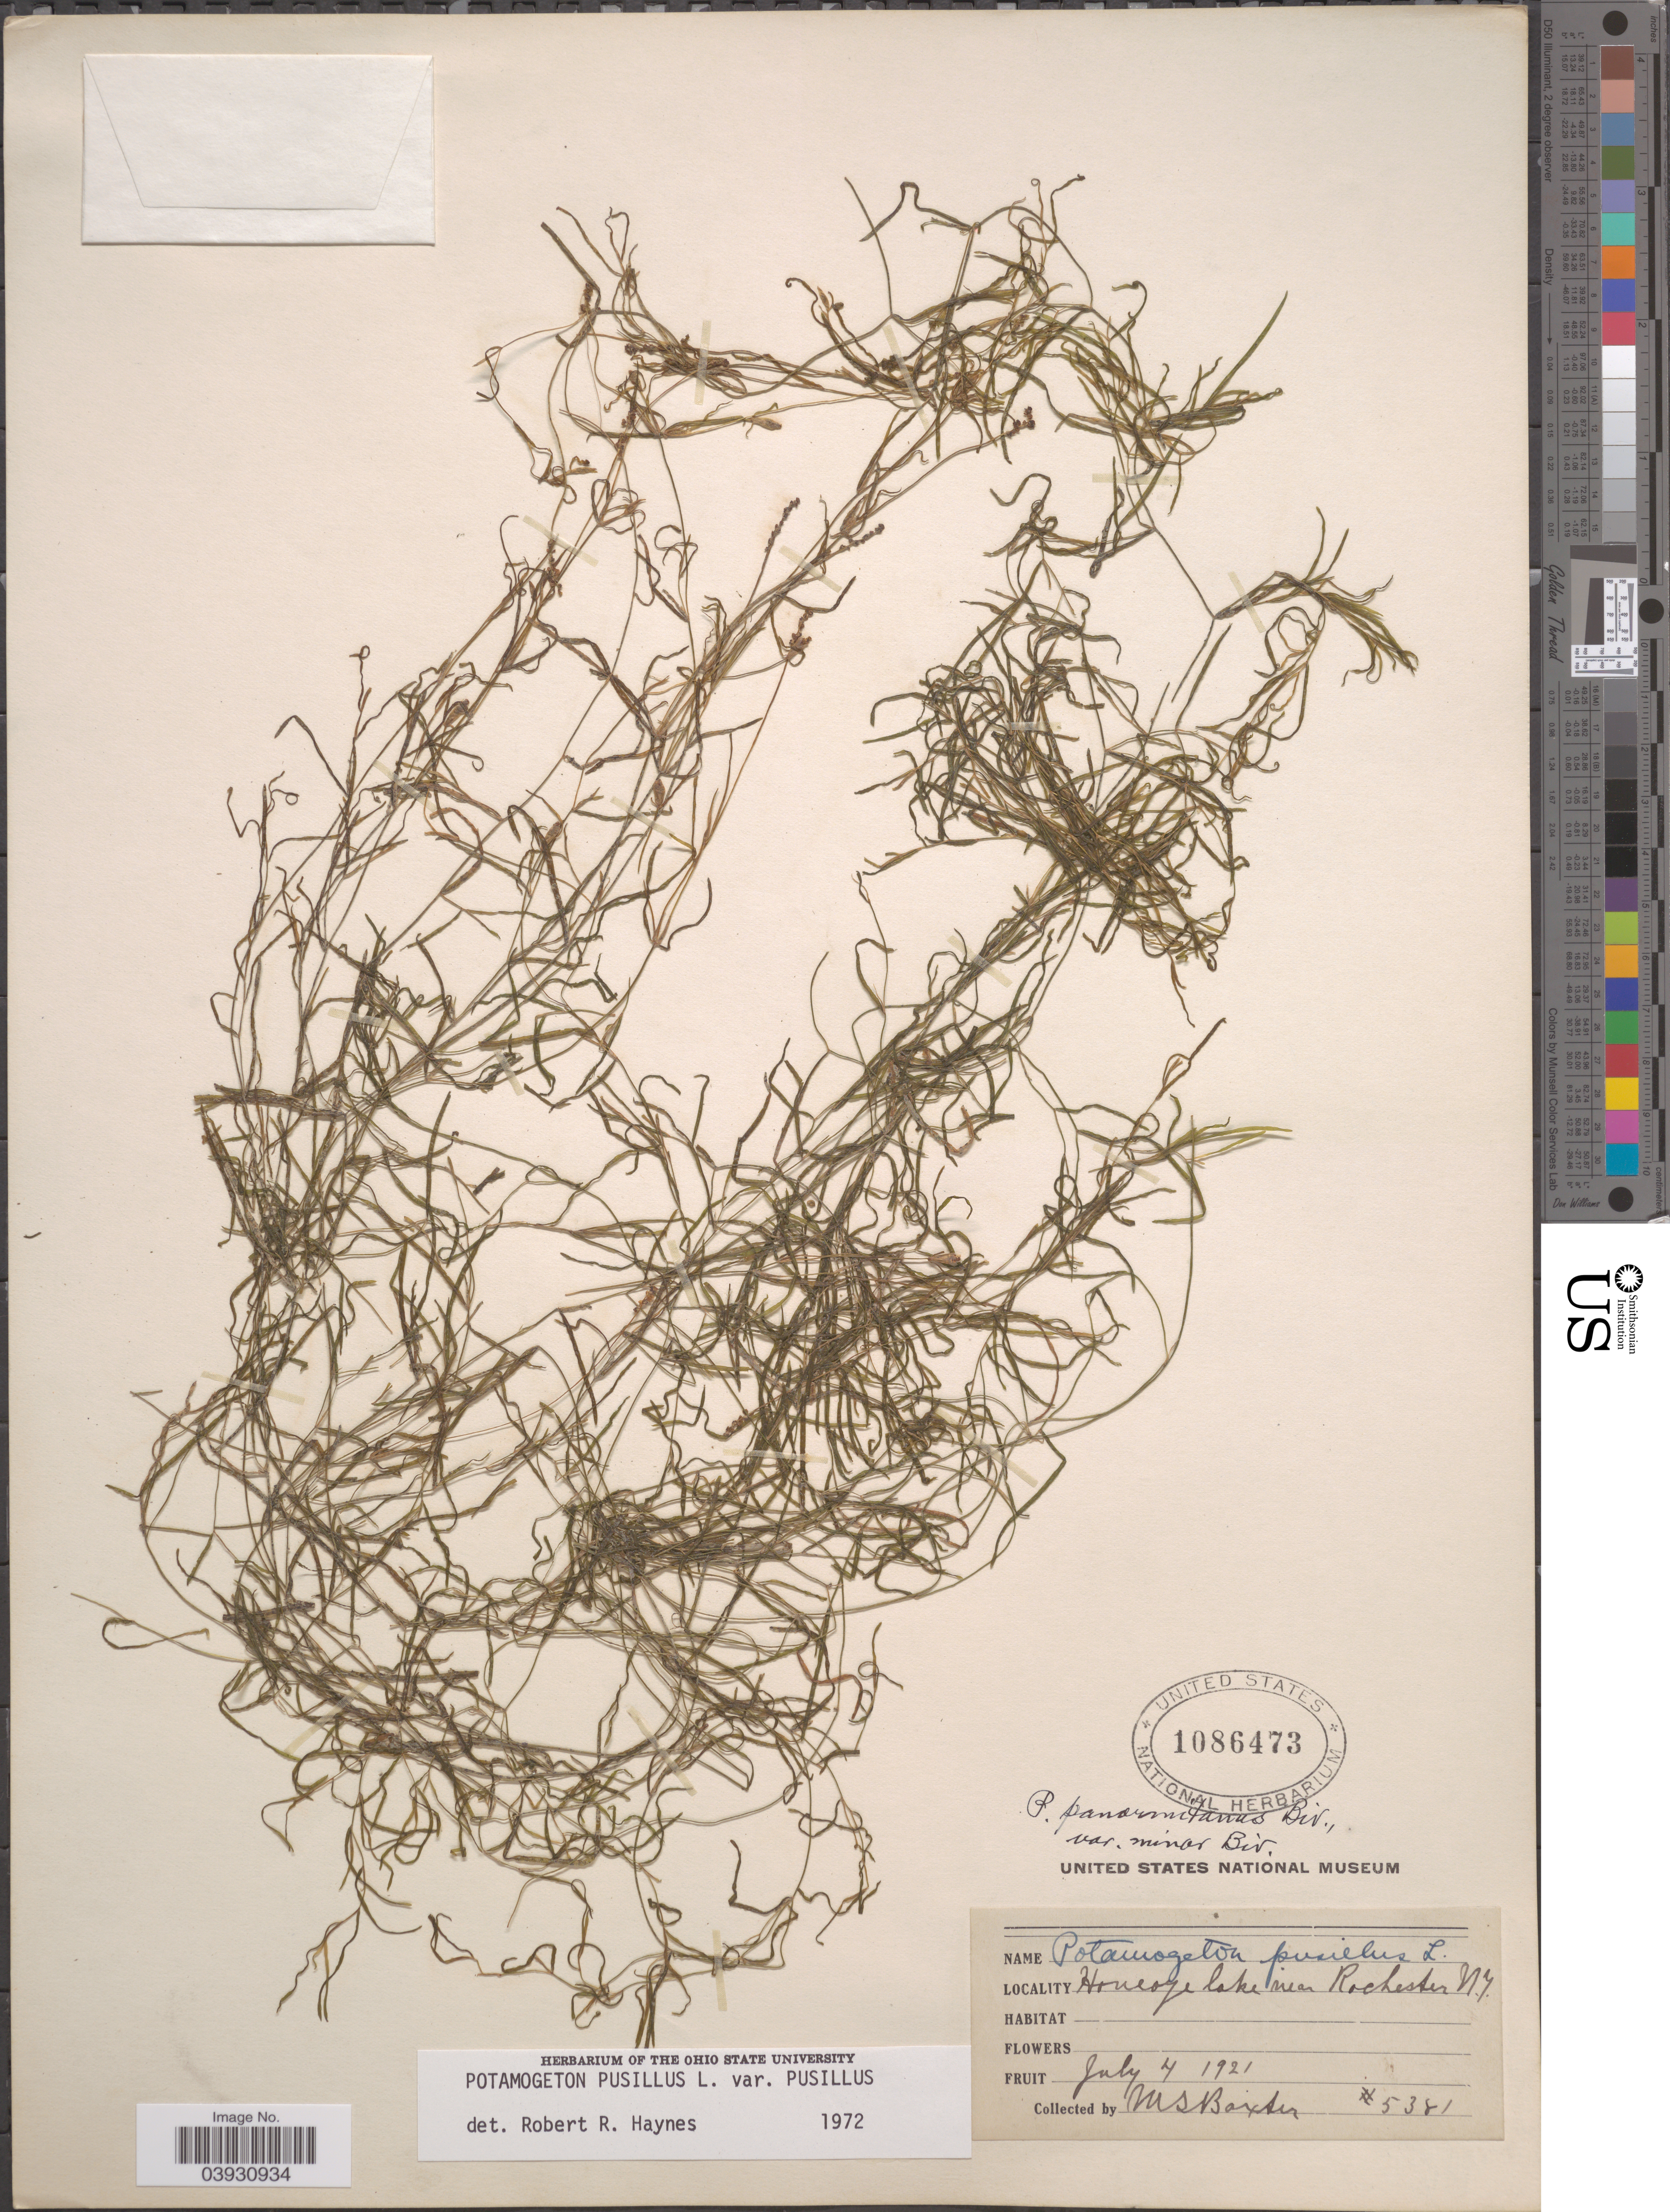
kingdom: Plantae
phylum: Tracheophyta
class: Liliopsida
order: Alismatales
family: Potamogetonaceae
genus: Potamogeton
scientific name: Potamogeton pusillus var. pusillus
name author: L.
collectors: M. Baxter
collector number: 5381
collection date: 1921-07-04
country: United States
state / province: New York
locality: Honeoye lake near Rochester.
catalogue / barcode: US 1086473